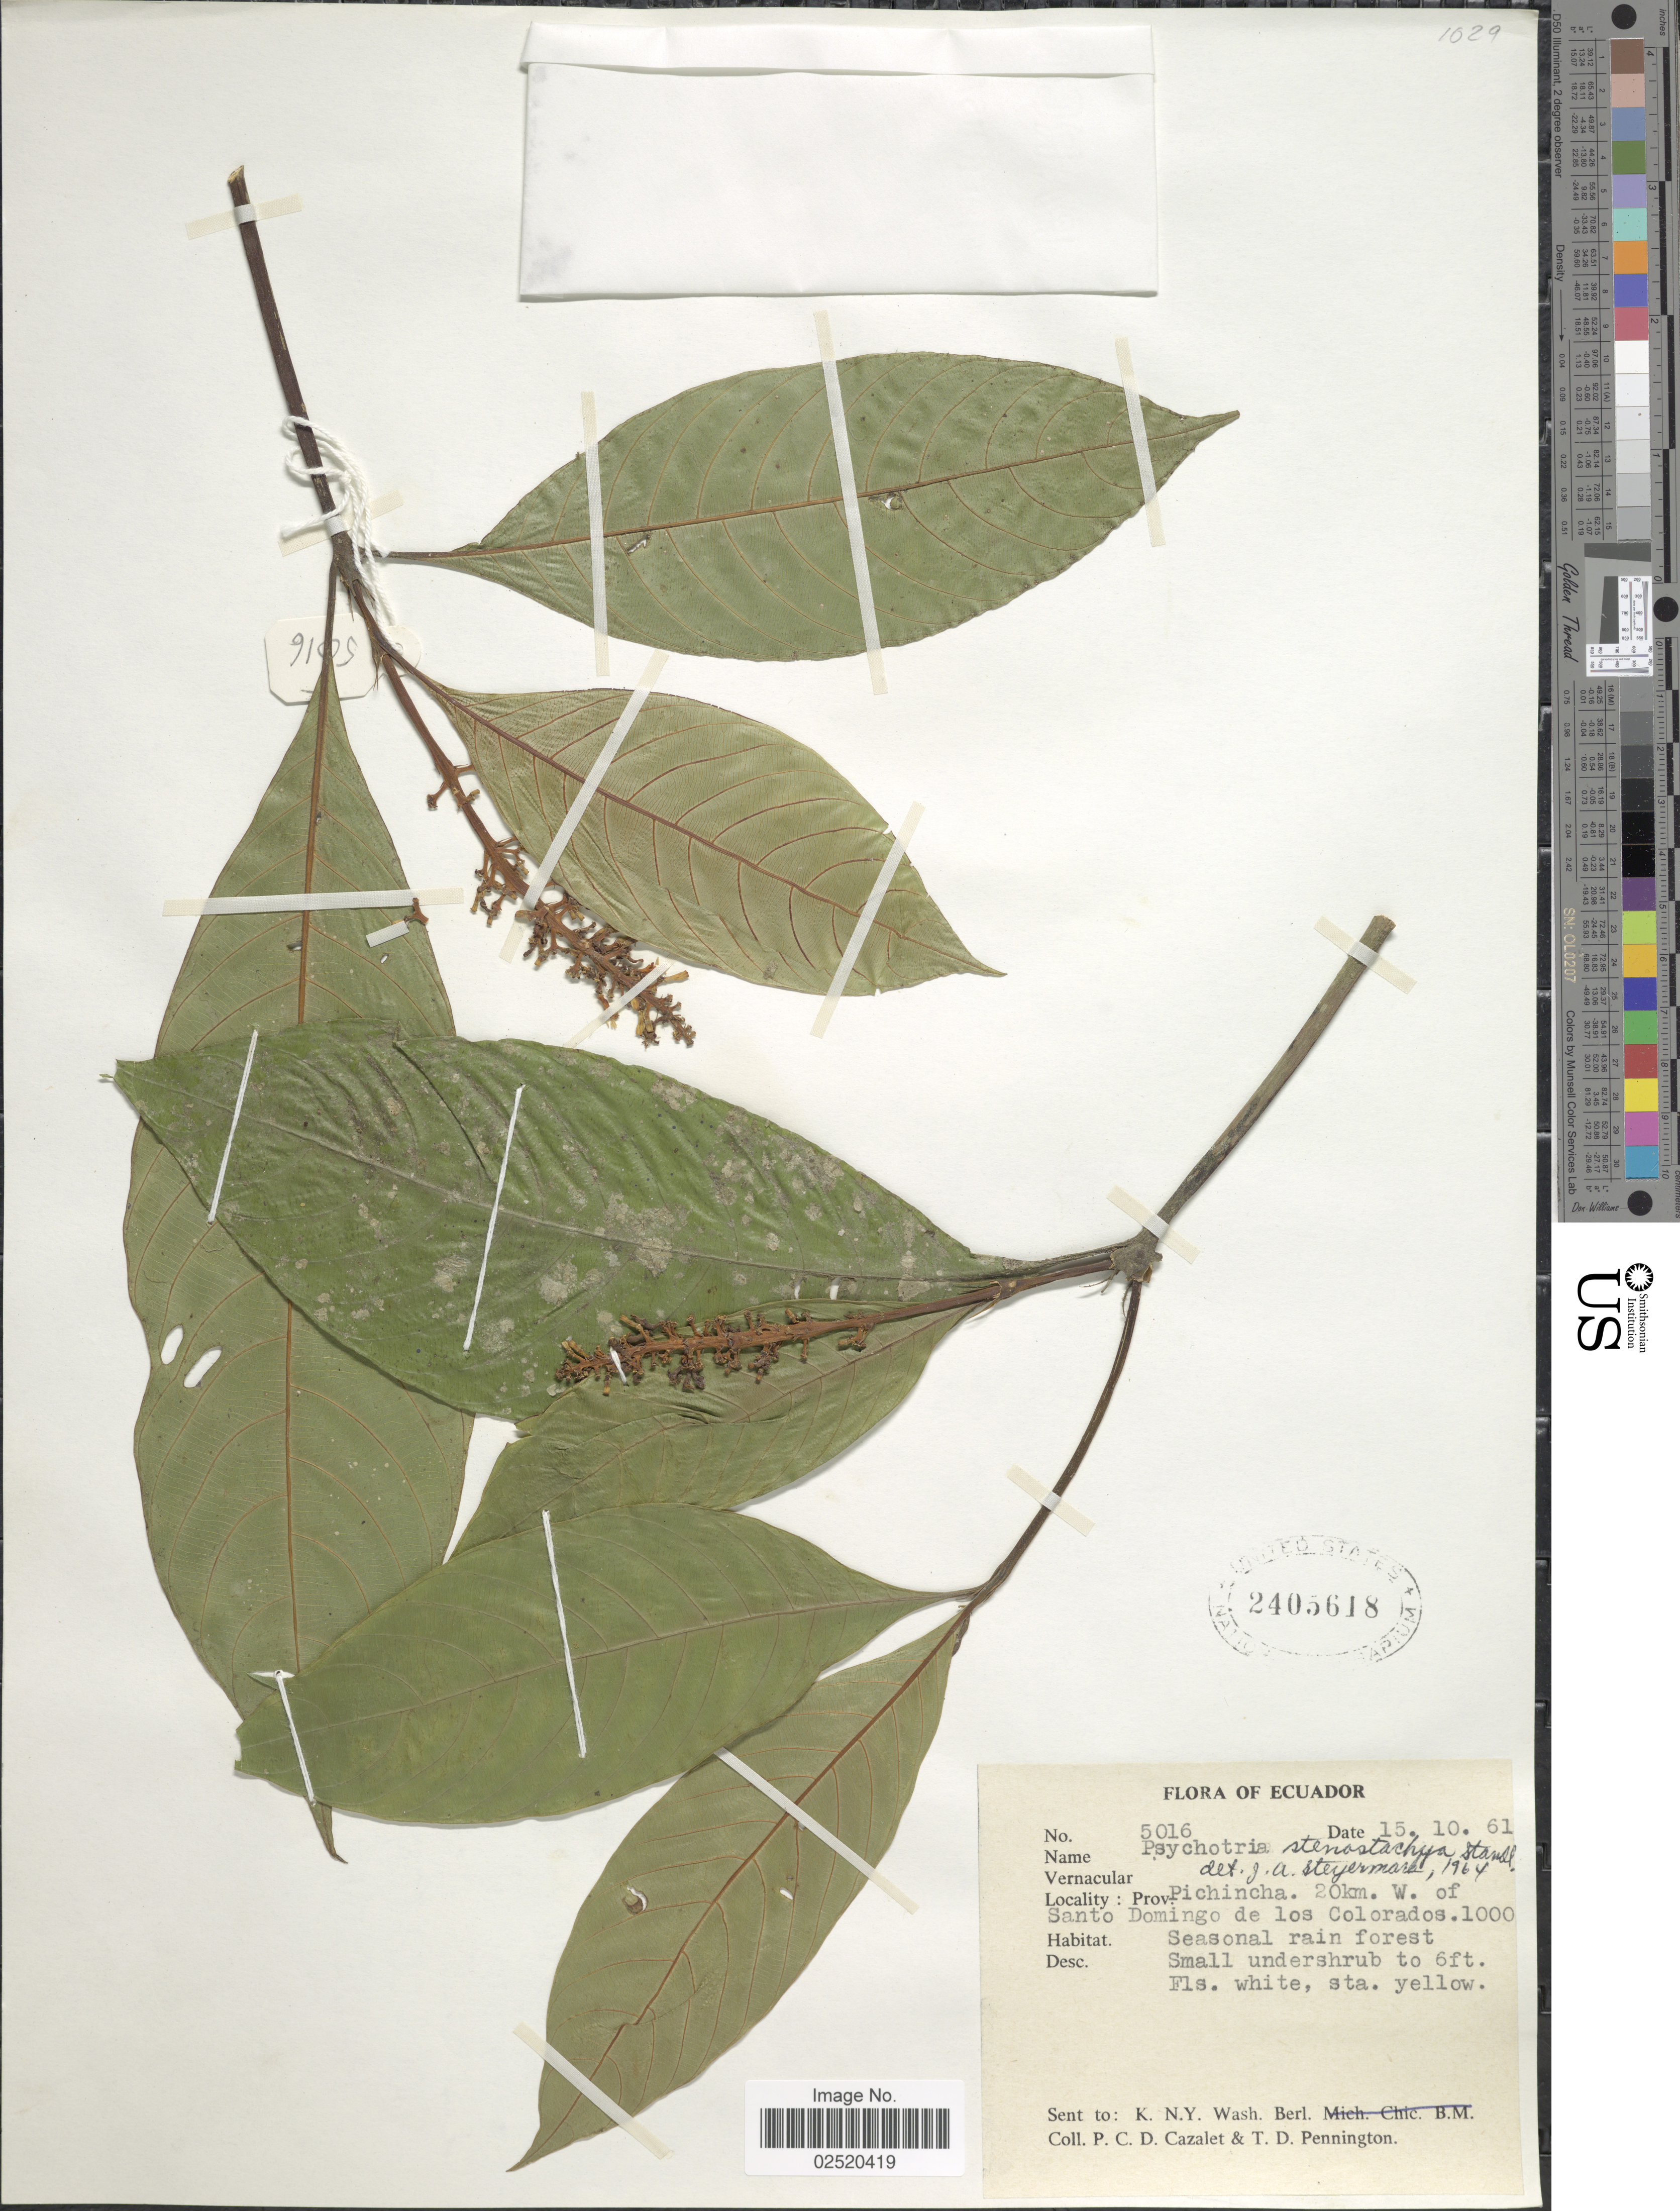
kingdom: Plantae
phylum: Tracheophyta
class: Magnoliopsida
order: Gentianales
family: Rubiaceae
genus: Psychotria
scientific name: Psychotria stenostachya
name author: Standl.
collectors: P. C. D. Cazalet & T. D. Pennington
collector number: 5016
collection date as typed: Transcribed d/m/y: 15/10/61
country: Ecuador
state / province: Pichincha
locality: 20km. W. of Santo Domingo de los Colorados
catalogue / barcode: US 2405618